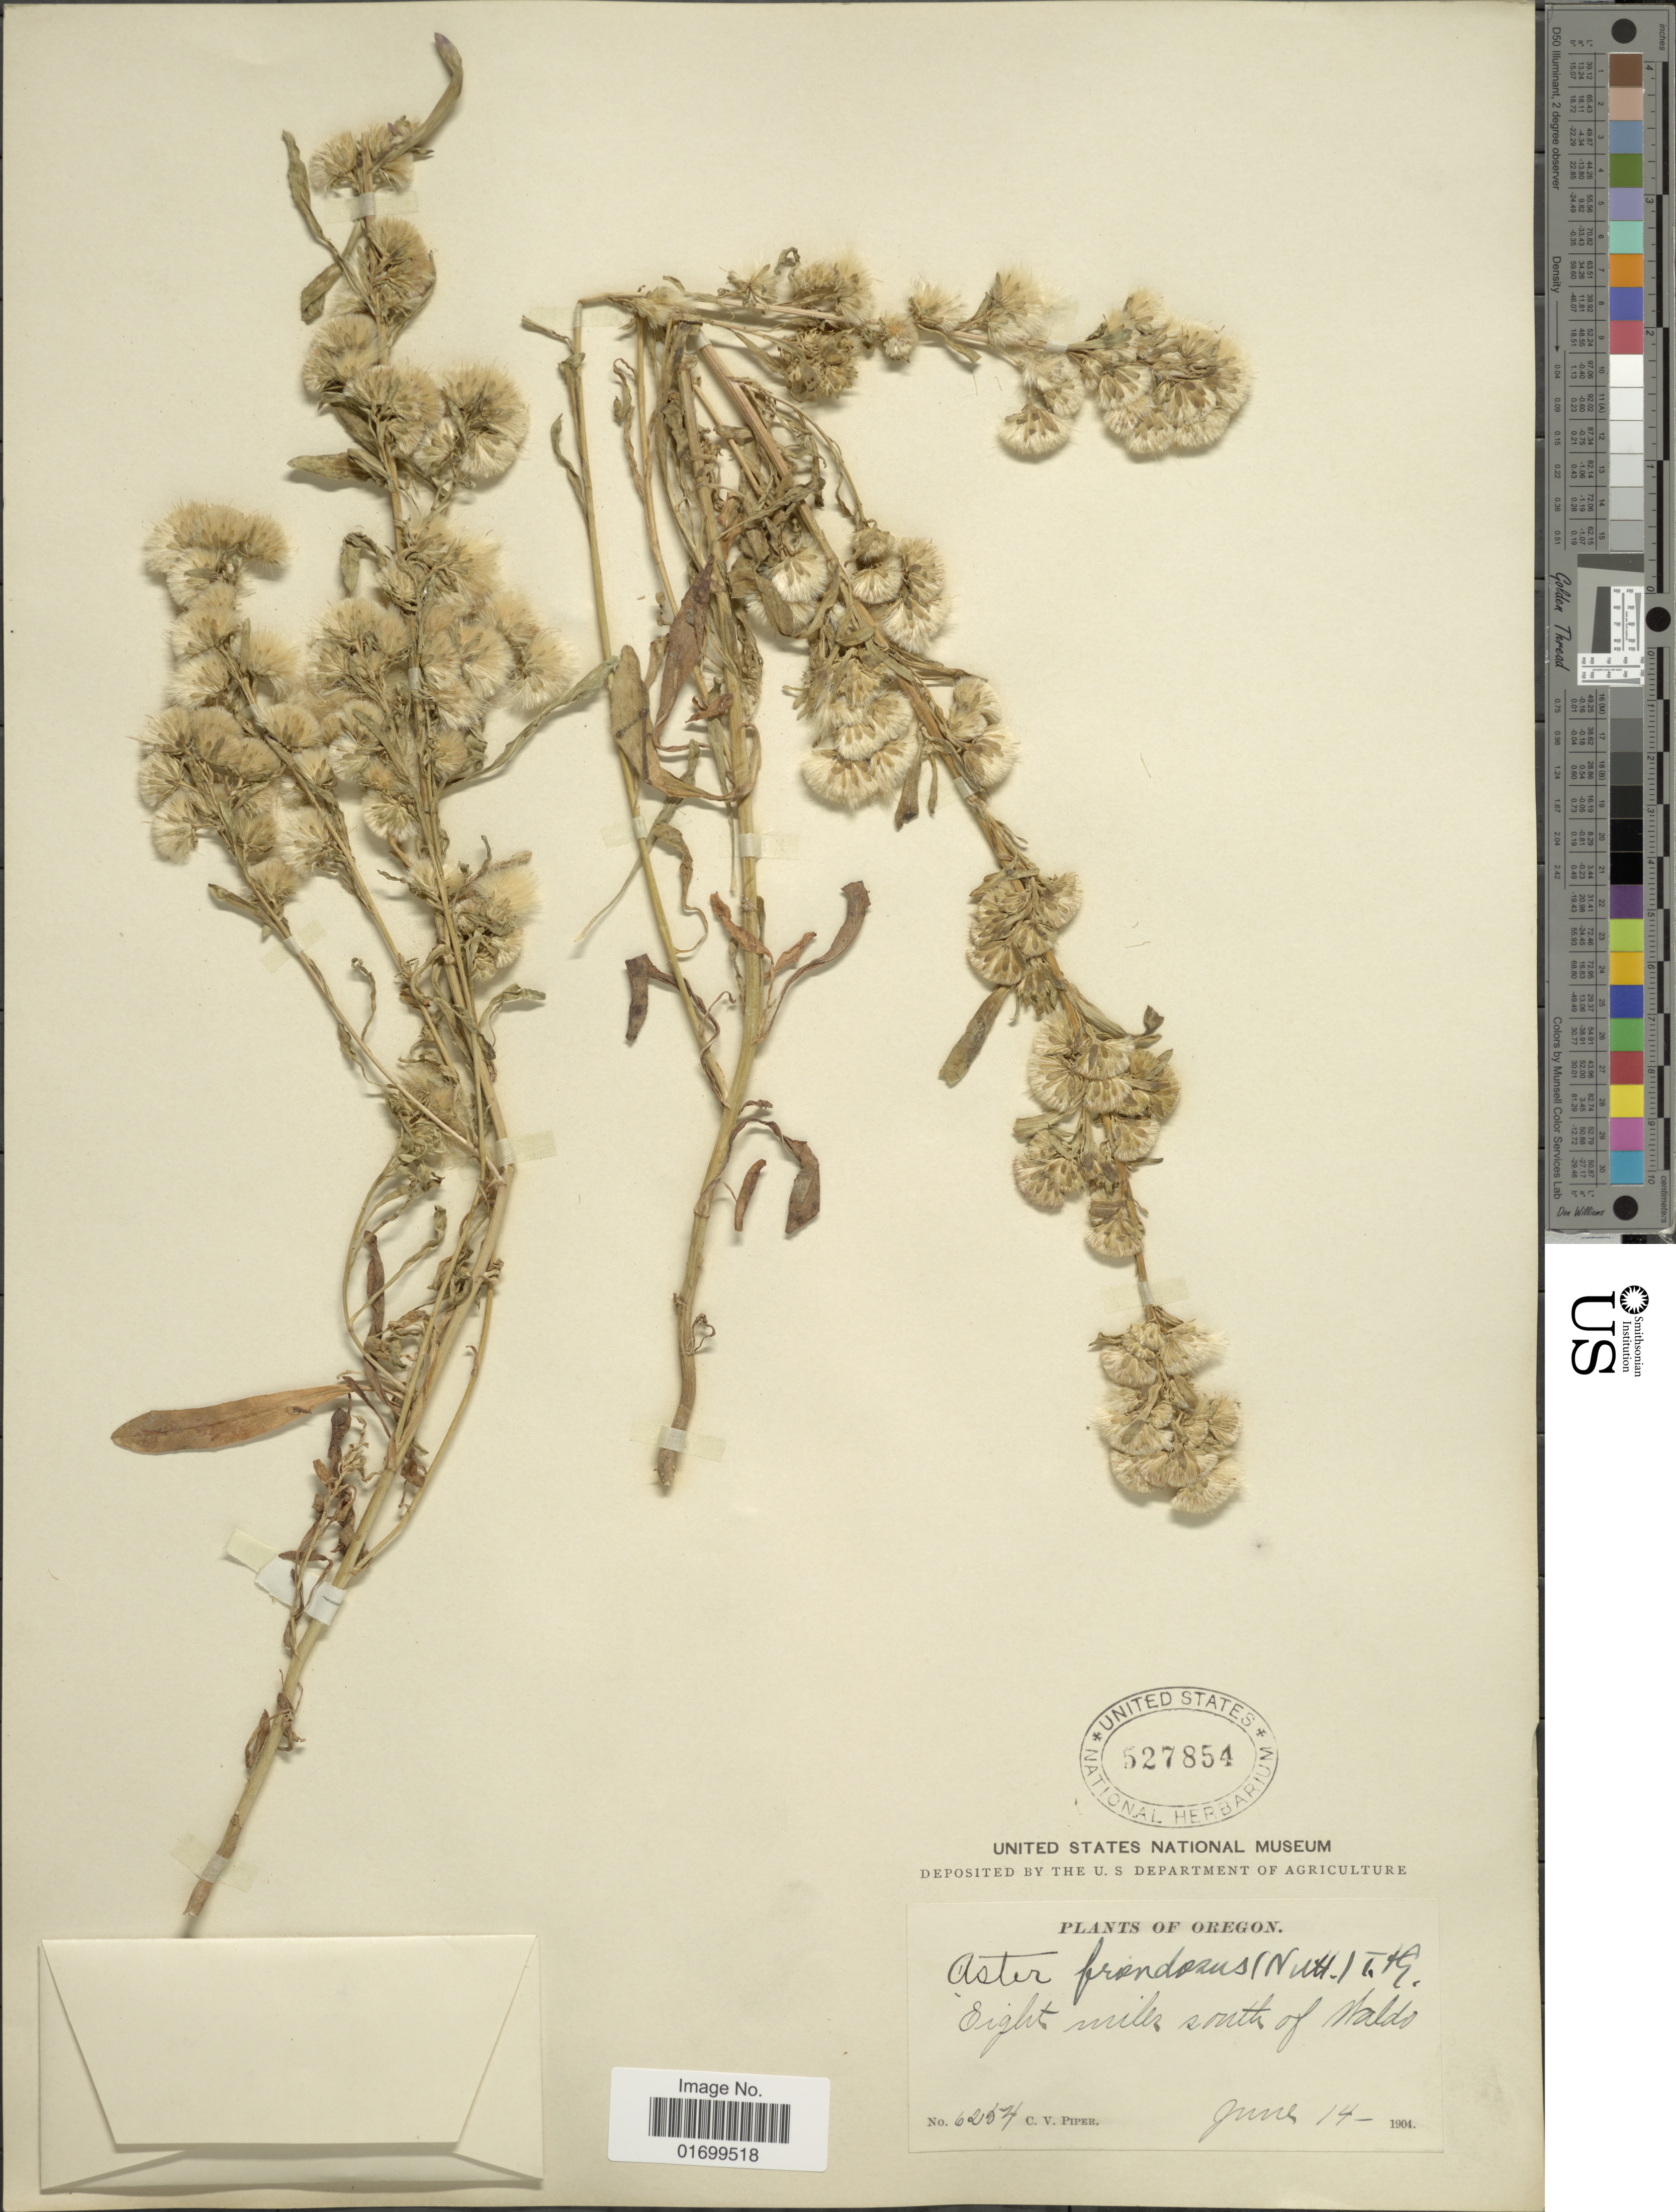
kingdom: Plantae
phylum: Tracheophyta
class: Magnoliopsida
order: Asterales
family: Asteraceae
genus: Symphyotrichum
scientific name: Symphyotrichum frondosum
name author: (Nutt.) G.L. Nesom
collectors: C. V. Piper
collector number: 6254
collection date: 1904-06-14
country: United States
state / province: Oregon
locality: Eight miles south of Waldo.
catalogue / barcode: US 527854